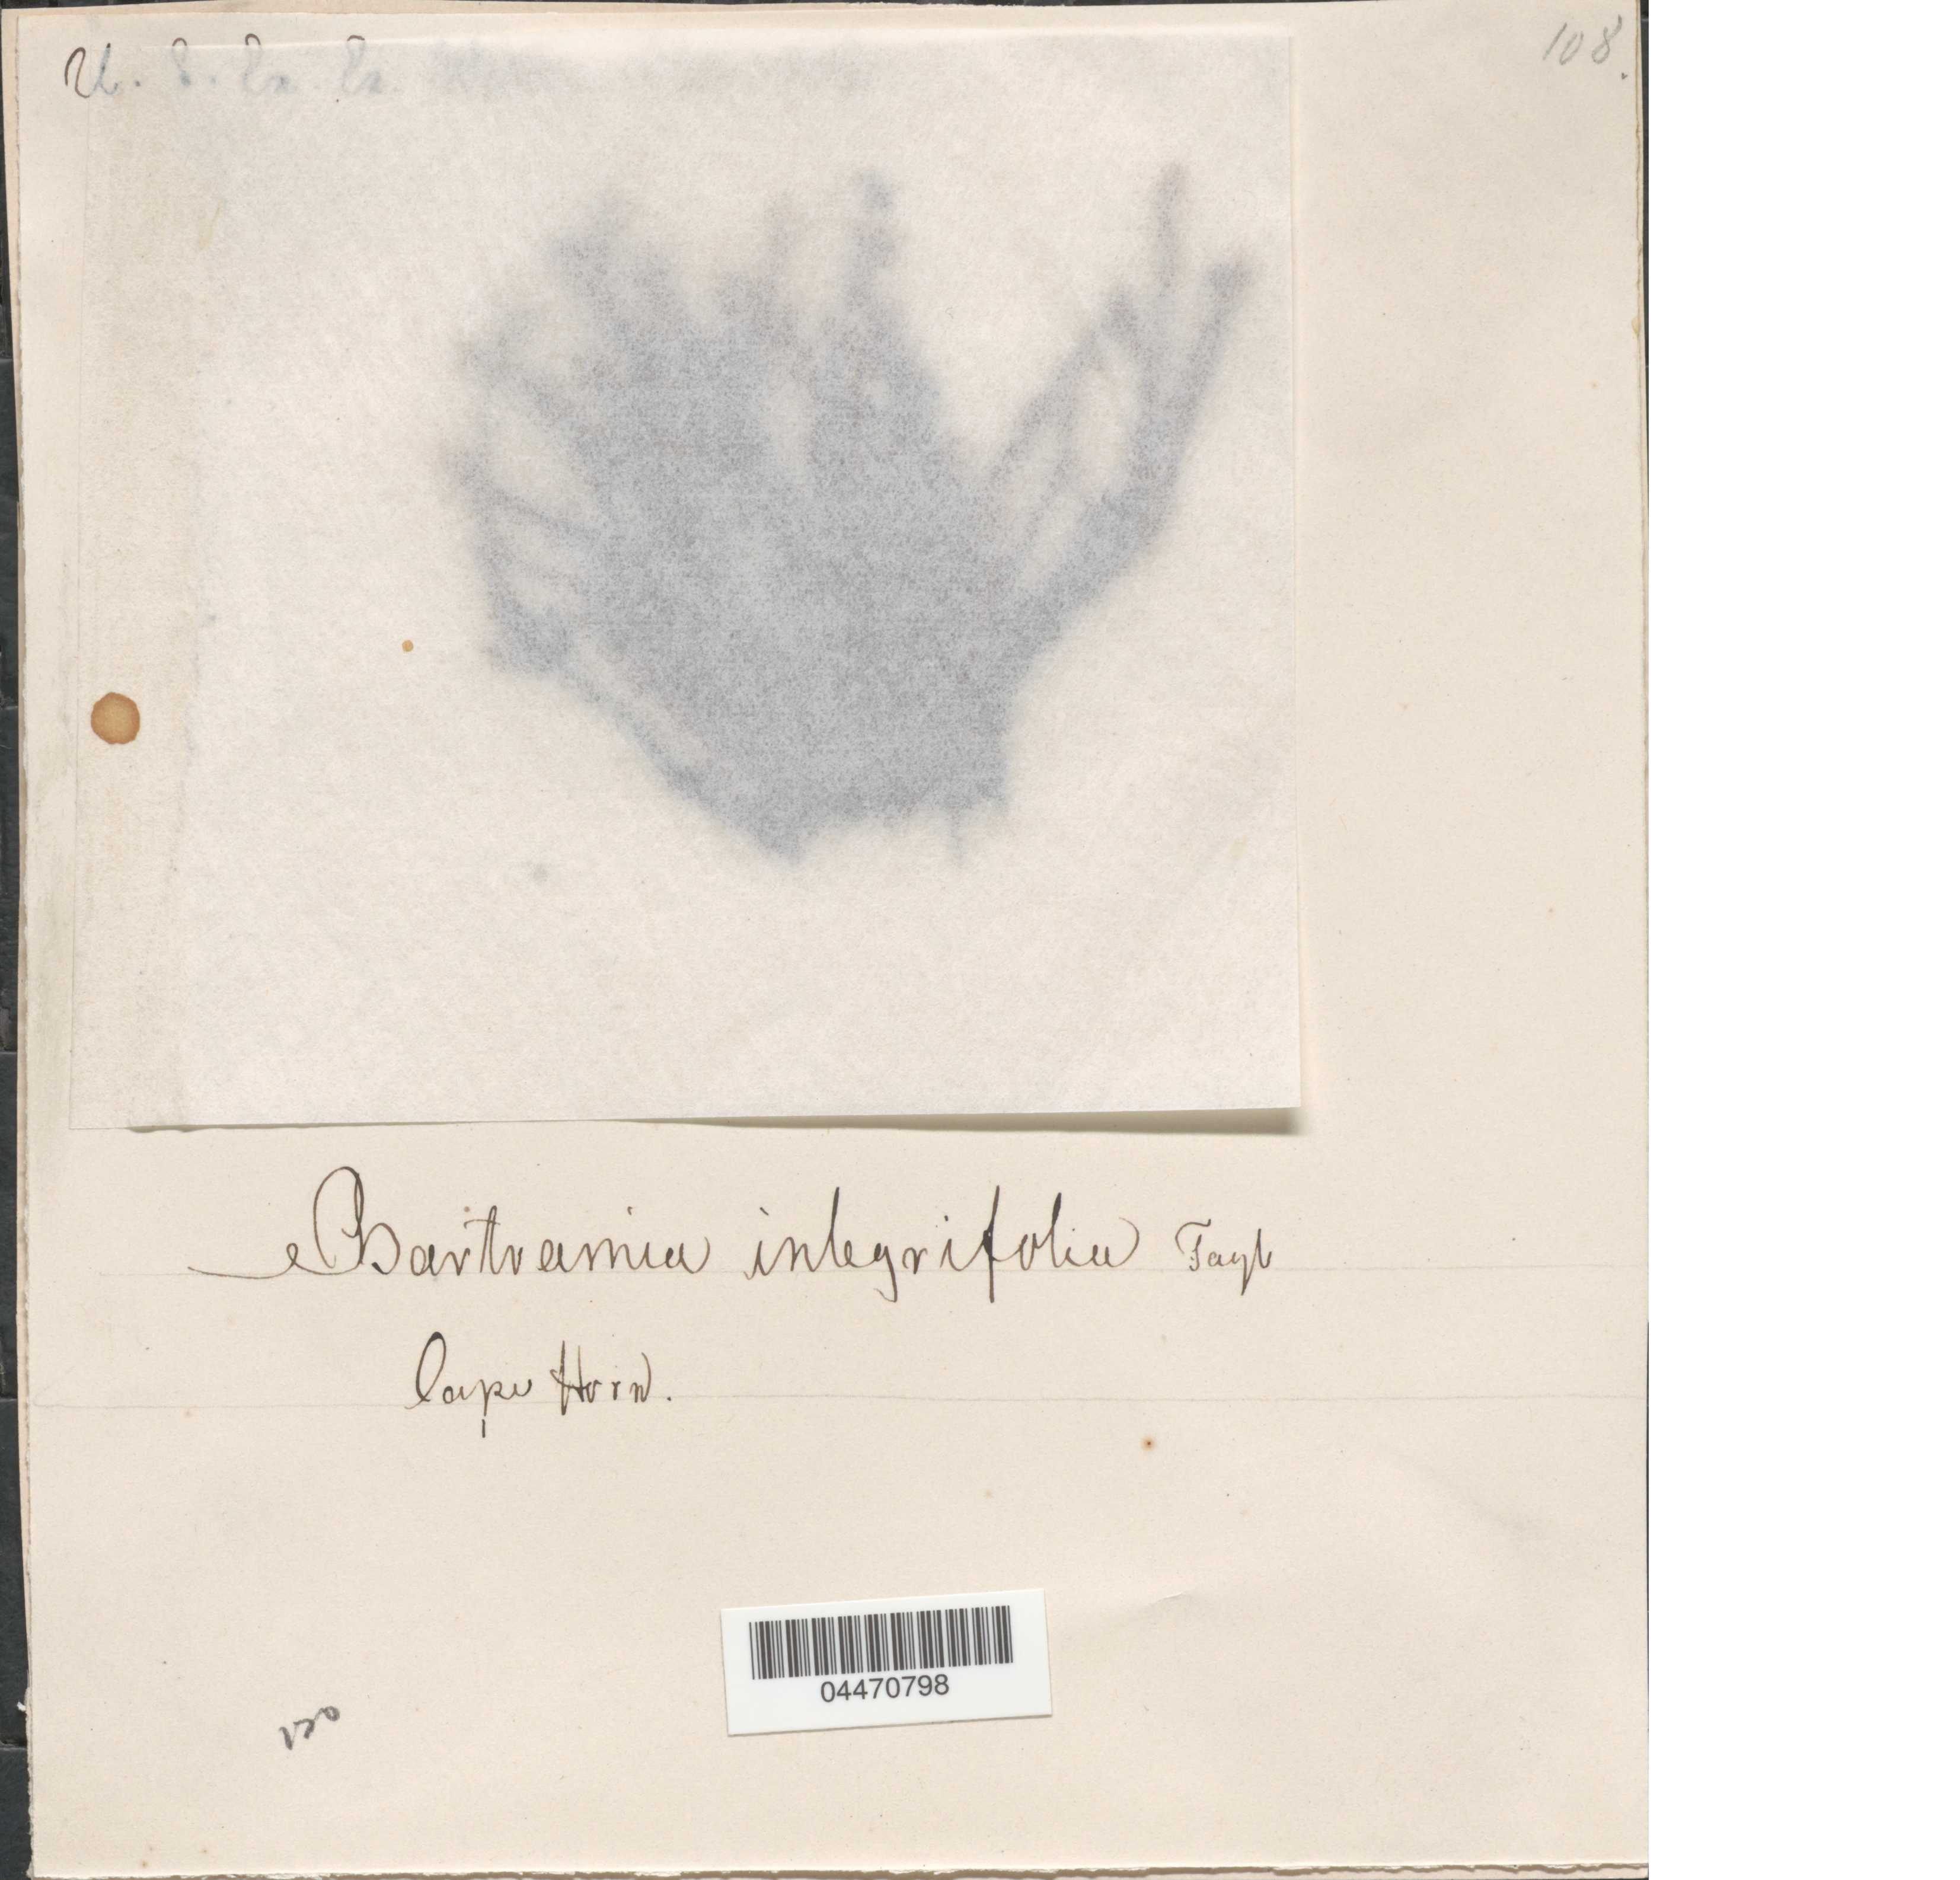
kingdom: Plantae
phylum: Bryophyta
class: Bryopsida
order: Bartramiales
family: Bartramiaceae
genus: Breutelia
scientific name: Breutelia integrifolia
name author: (T. Taylor) A. Jaeger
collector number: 108?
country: Chile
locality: Cape Horn.